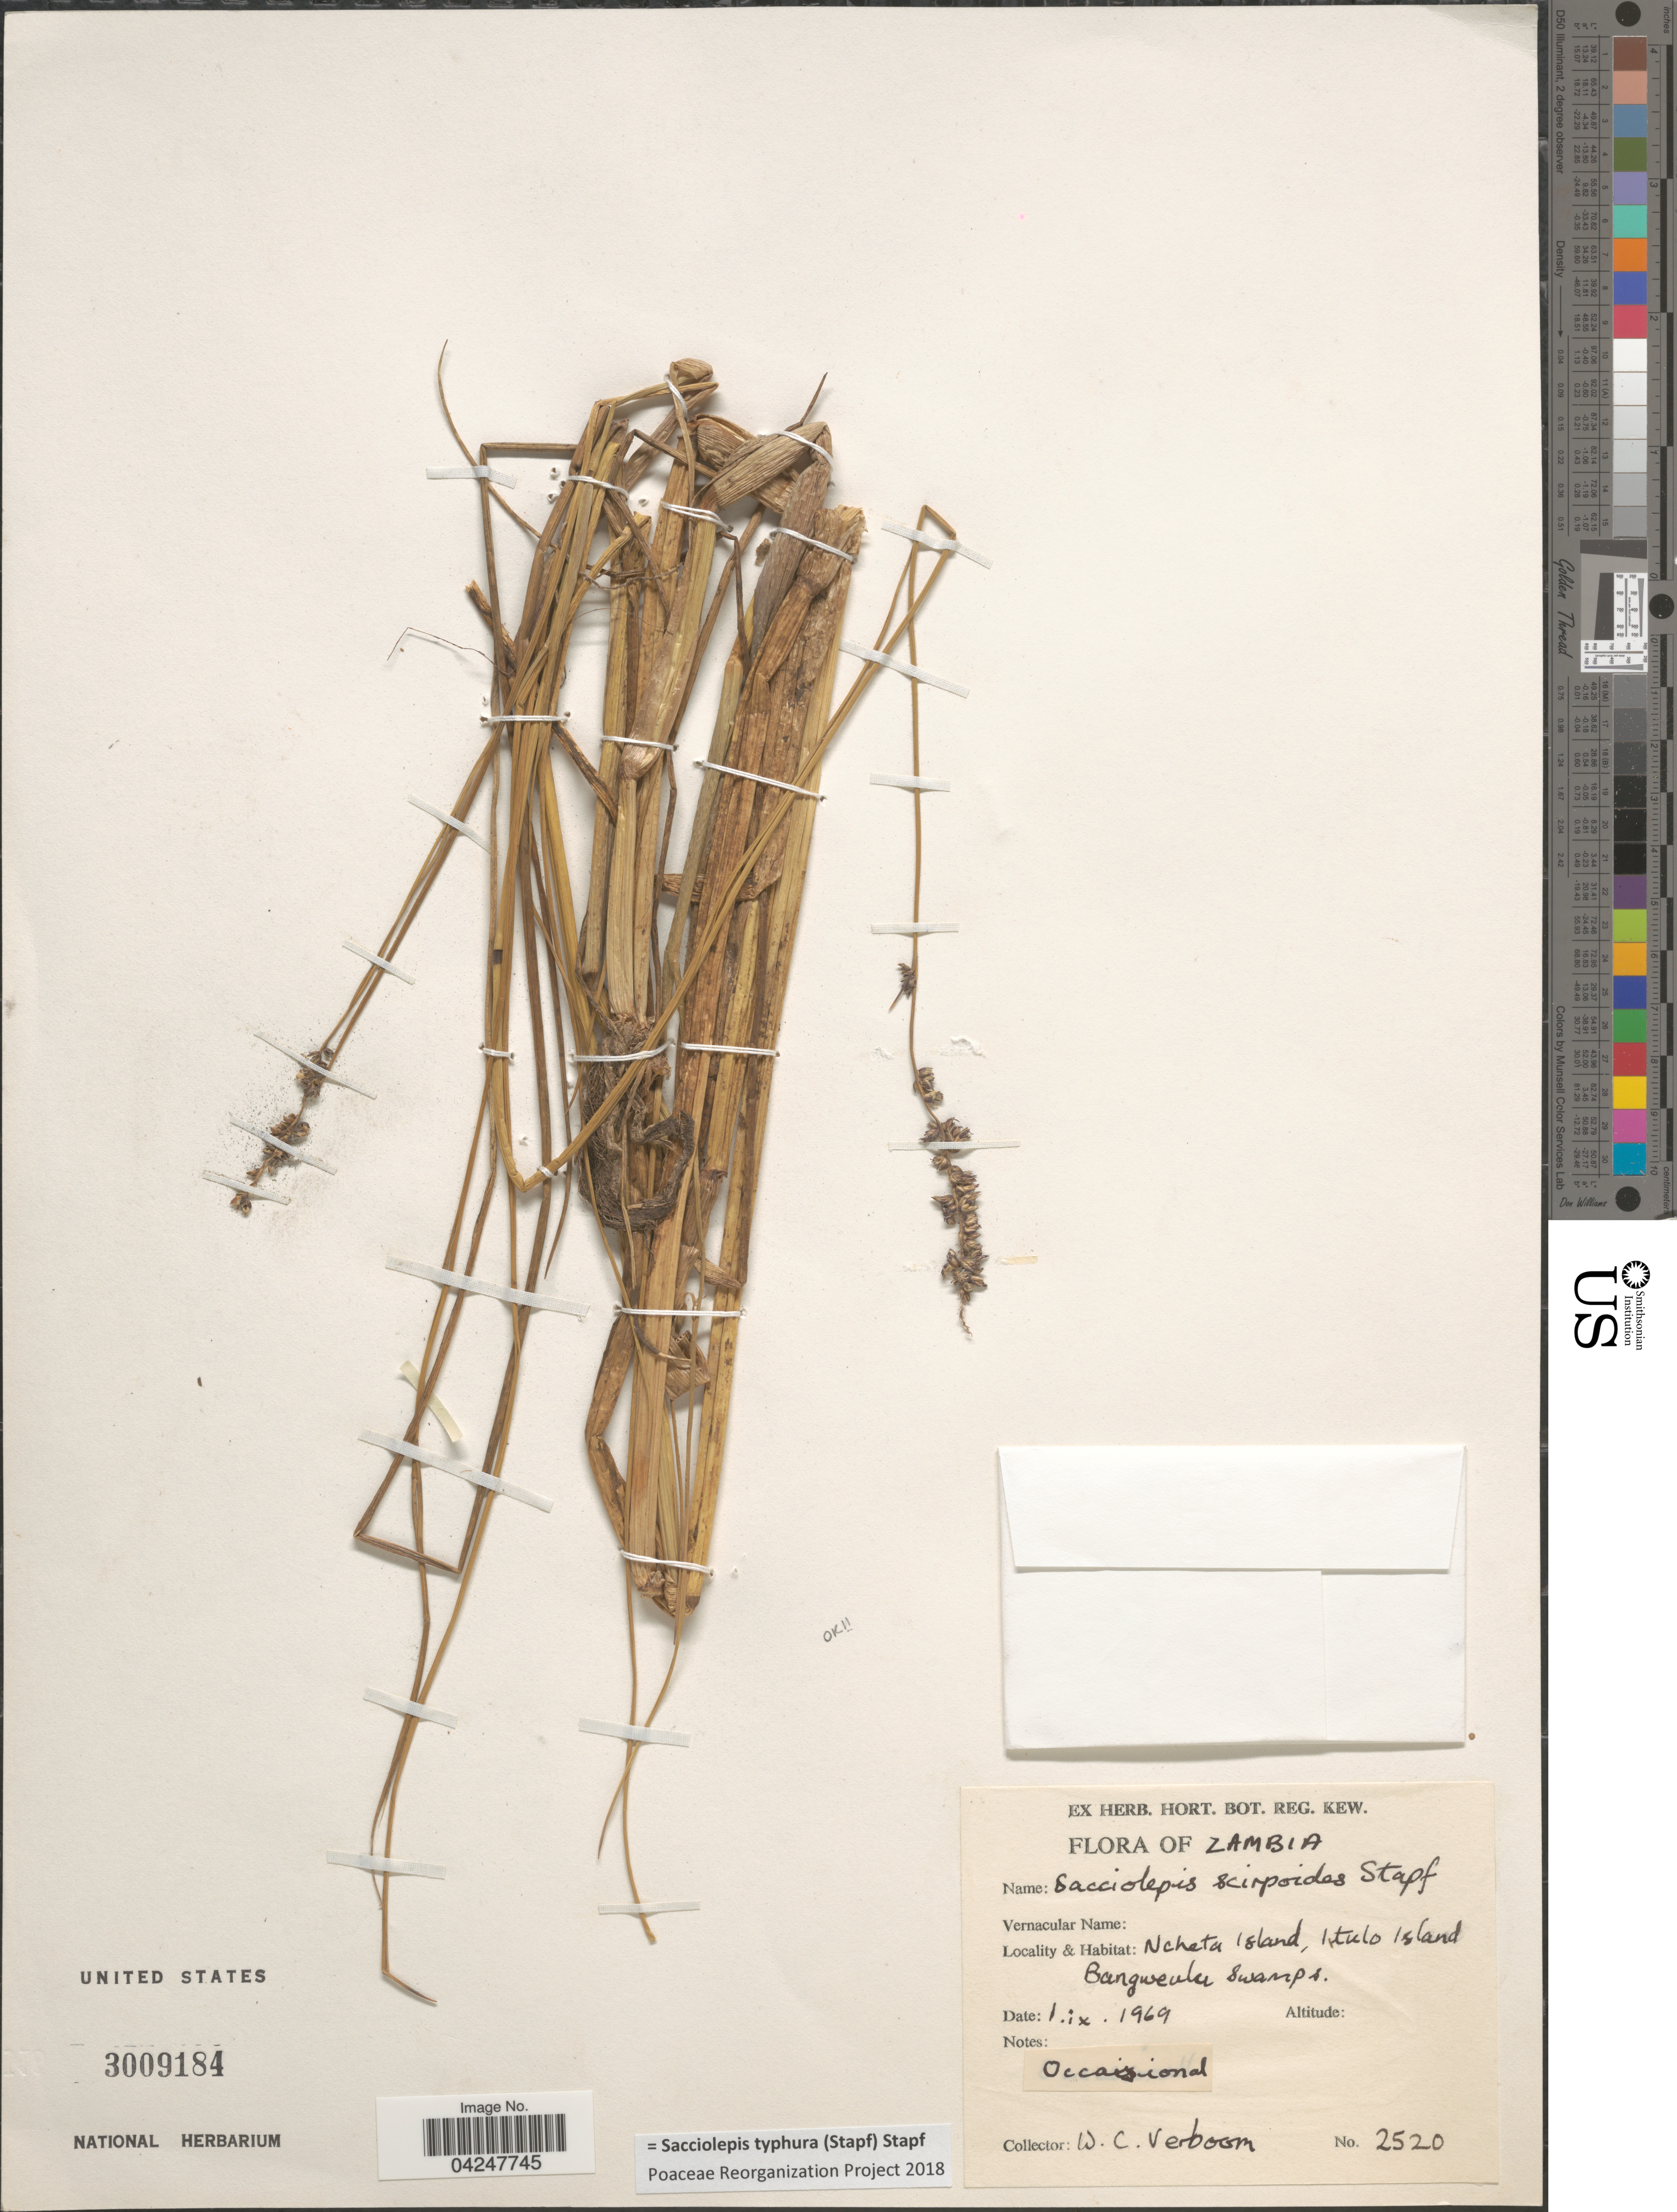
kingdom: Plantae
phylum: Tracheophyta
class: Liliopsida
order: Poales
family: Poaceae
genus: Sacciolepis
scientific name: Sacciolepis typhura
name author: (Stapf) Stapf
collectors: W. Verboom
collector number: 2520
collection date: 1969-09-01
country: Zambia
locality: Ncheta Island, Istulo Island, Bangweulu swamps.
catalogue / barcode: US 3009184